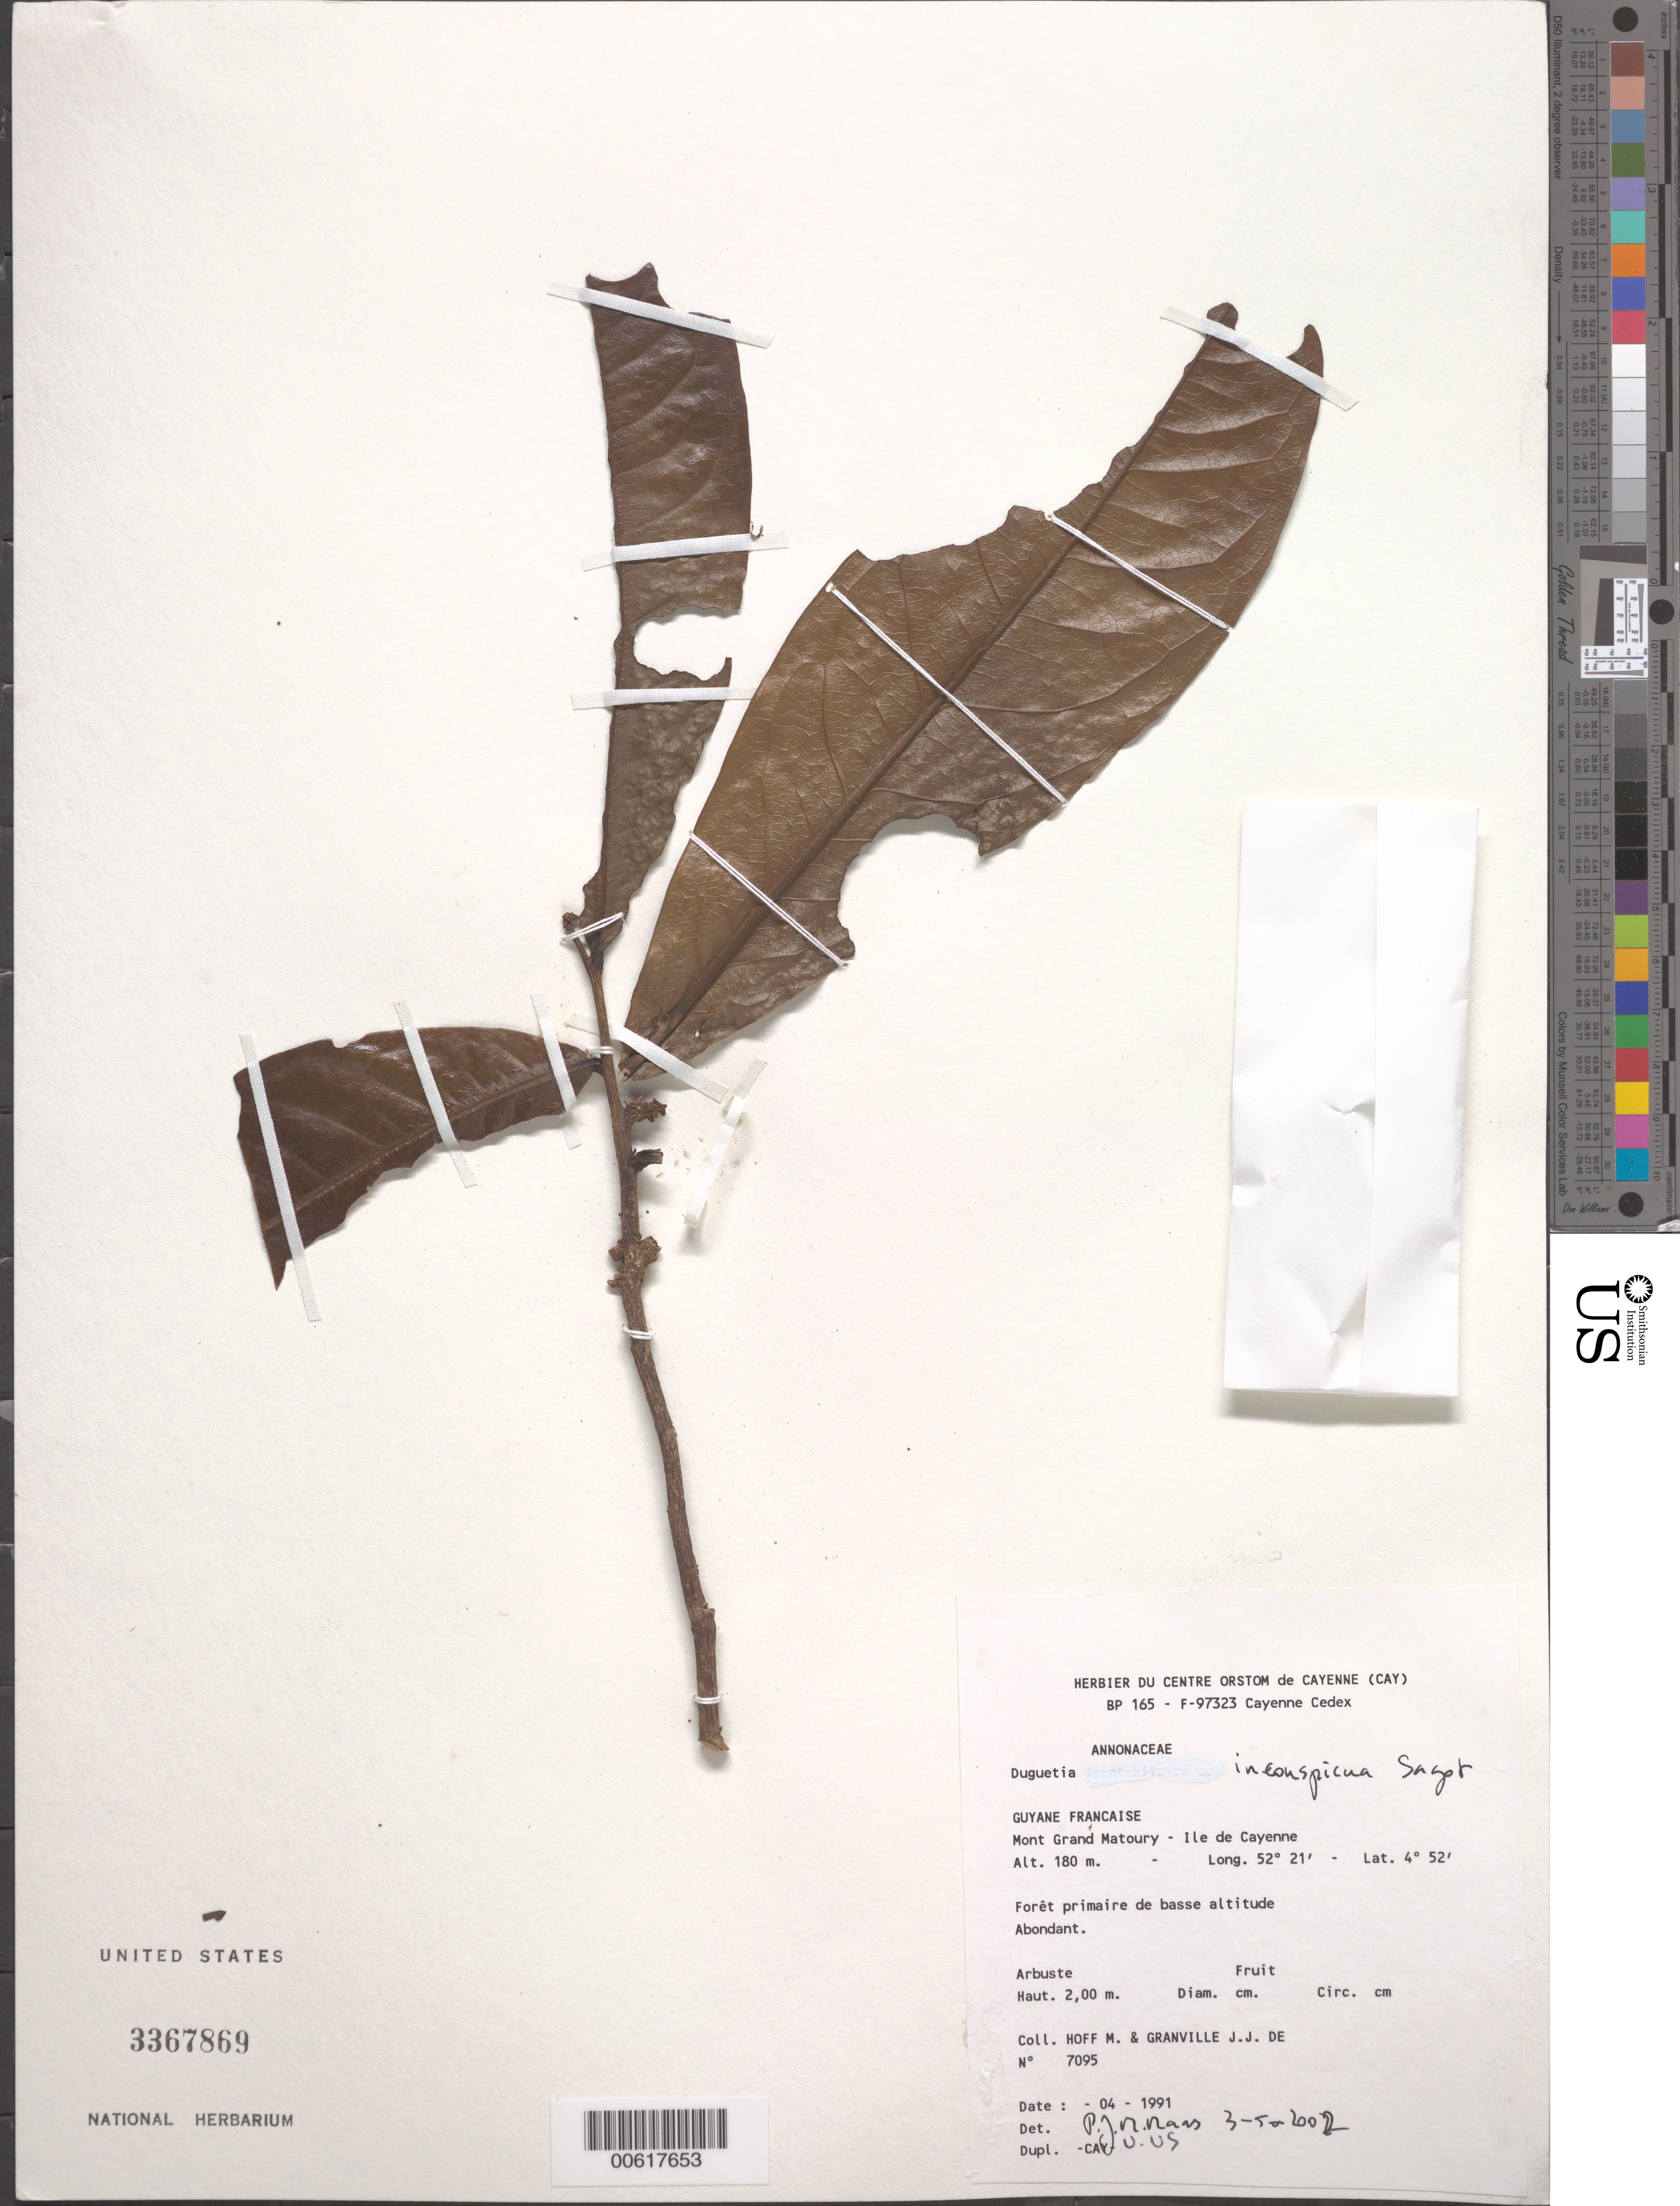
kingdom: Plantae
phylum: Tracheophyta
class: Magnoliopsida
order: Magnoliales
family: Annonaceae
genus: Duguetia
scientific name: Duguetia inconspicua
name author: Sagot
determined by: Maas, Paul J. M.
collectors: M. Hoff & J.-J. de Granville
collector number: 7095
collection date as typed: Apr-91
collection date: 1991-04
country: French Guiana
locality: Mont Grand Matoury, Ile de Cayenne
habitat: Low primary forest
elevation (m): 180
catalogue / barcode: US 3367869